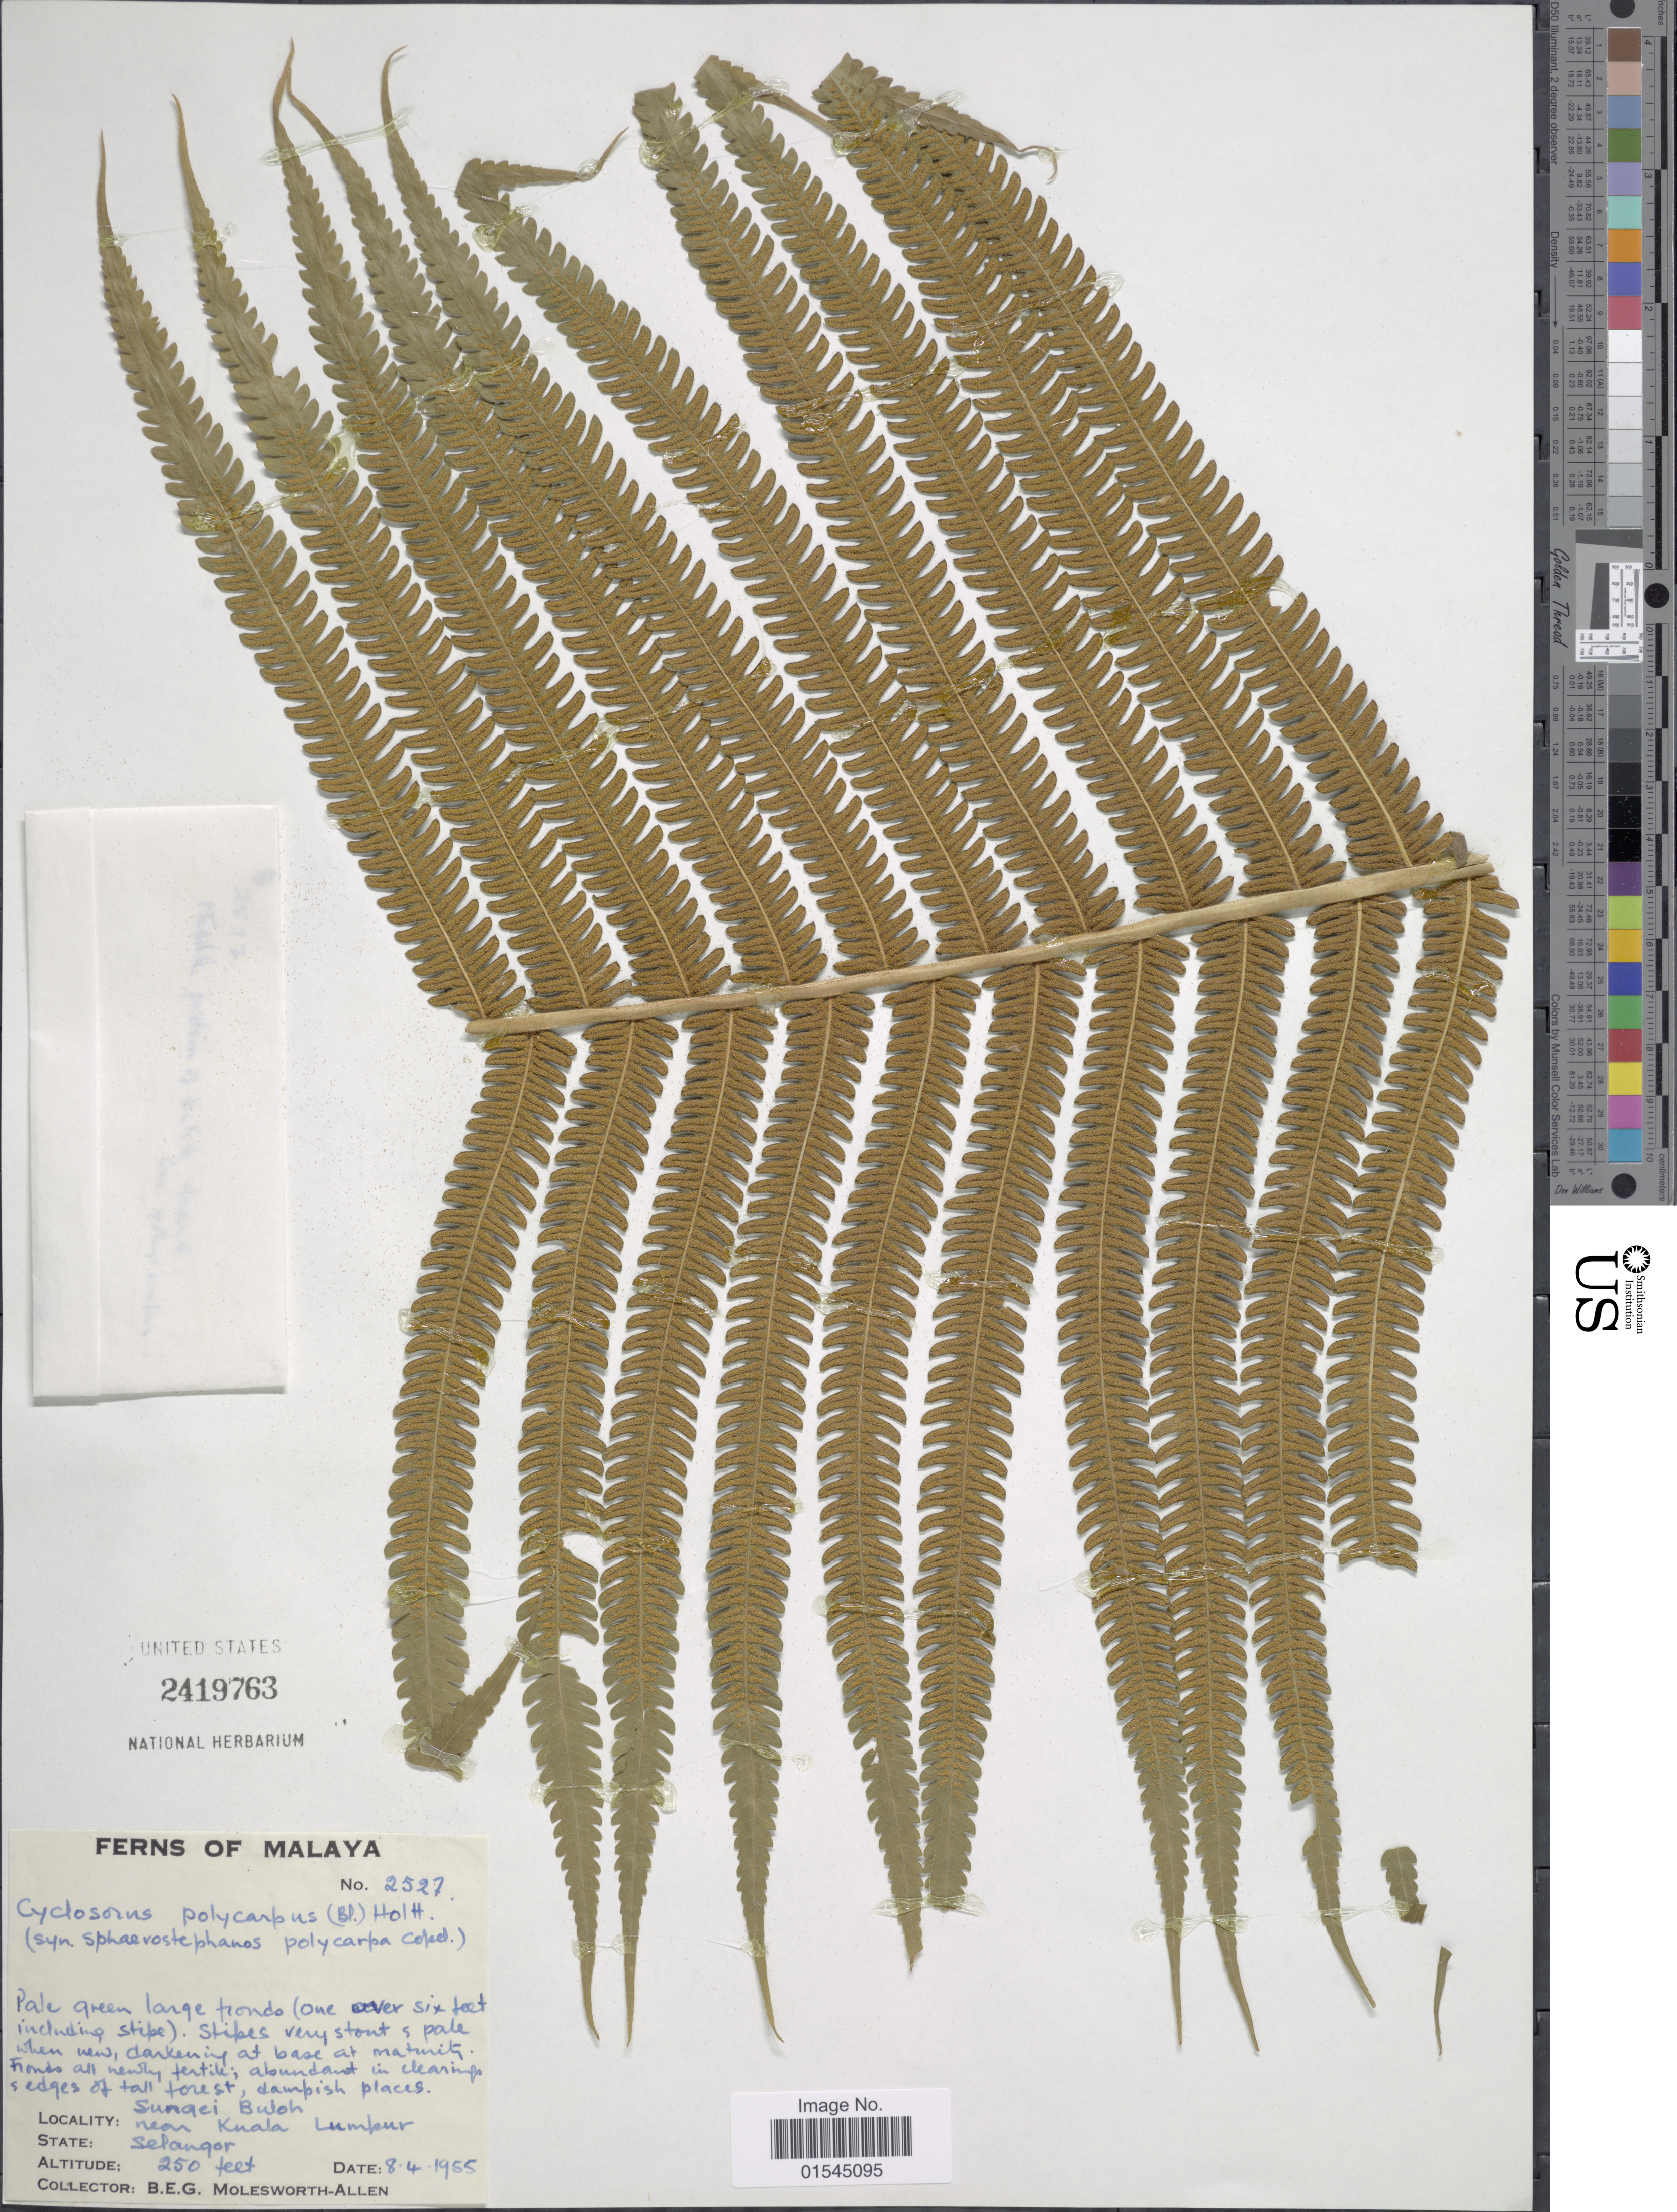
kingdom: Plantae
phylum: Tracheophyta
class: Polypodiopsida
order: Polypodiales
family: Thelypteridaceae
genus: Sphaerostephanos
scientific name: Sphaerostephanos polycarpus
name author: (Blume) Copel.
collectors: B. E. G. Molesworth-Allen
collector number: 2527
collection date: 1955-04-08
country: Malaysia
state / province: Selangor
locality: Sungei Buloh near Kuala Lumpur. State: Selangor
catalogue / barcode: US 2419763